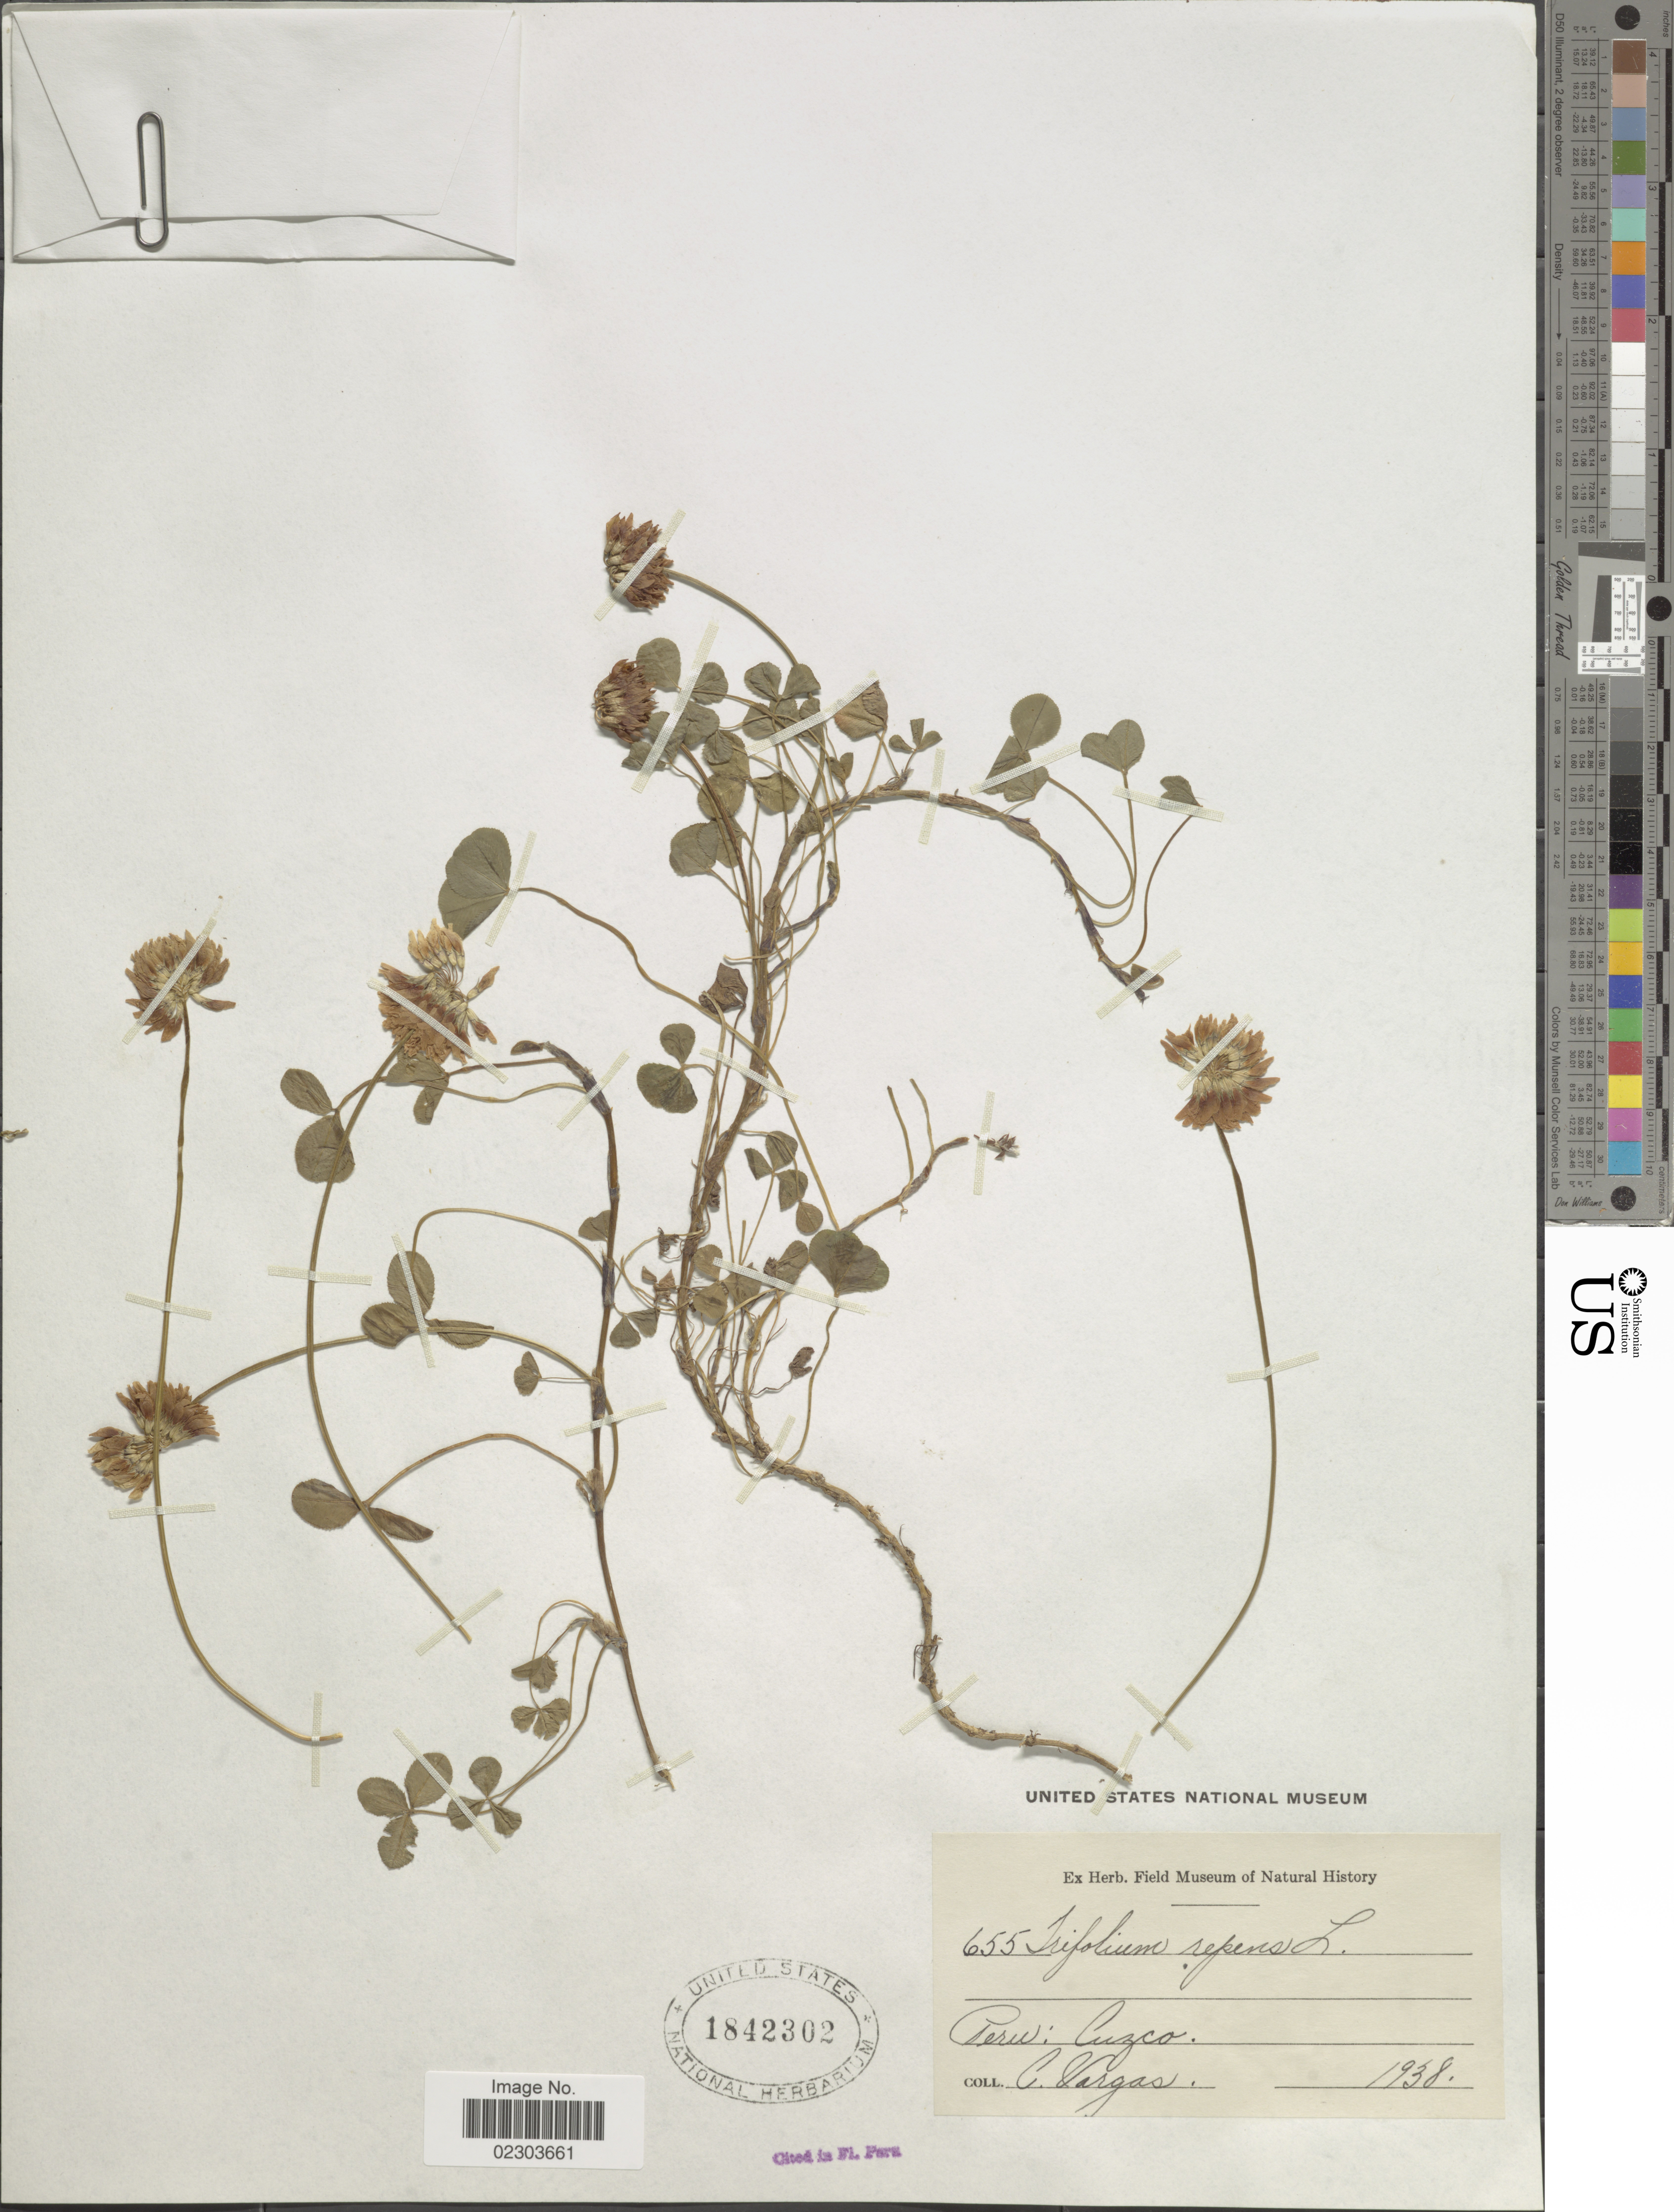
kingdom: Plantae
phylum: Tracheophyta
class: Magnoliopsida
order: Fabales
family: Fabaceae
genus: Trifolium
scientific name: Trifolium repens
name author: L.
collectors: C. Vargas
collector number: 655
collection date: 1938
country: Peru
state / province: Cusco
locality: Cuzco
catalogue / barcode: US 1842302